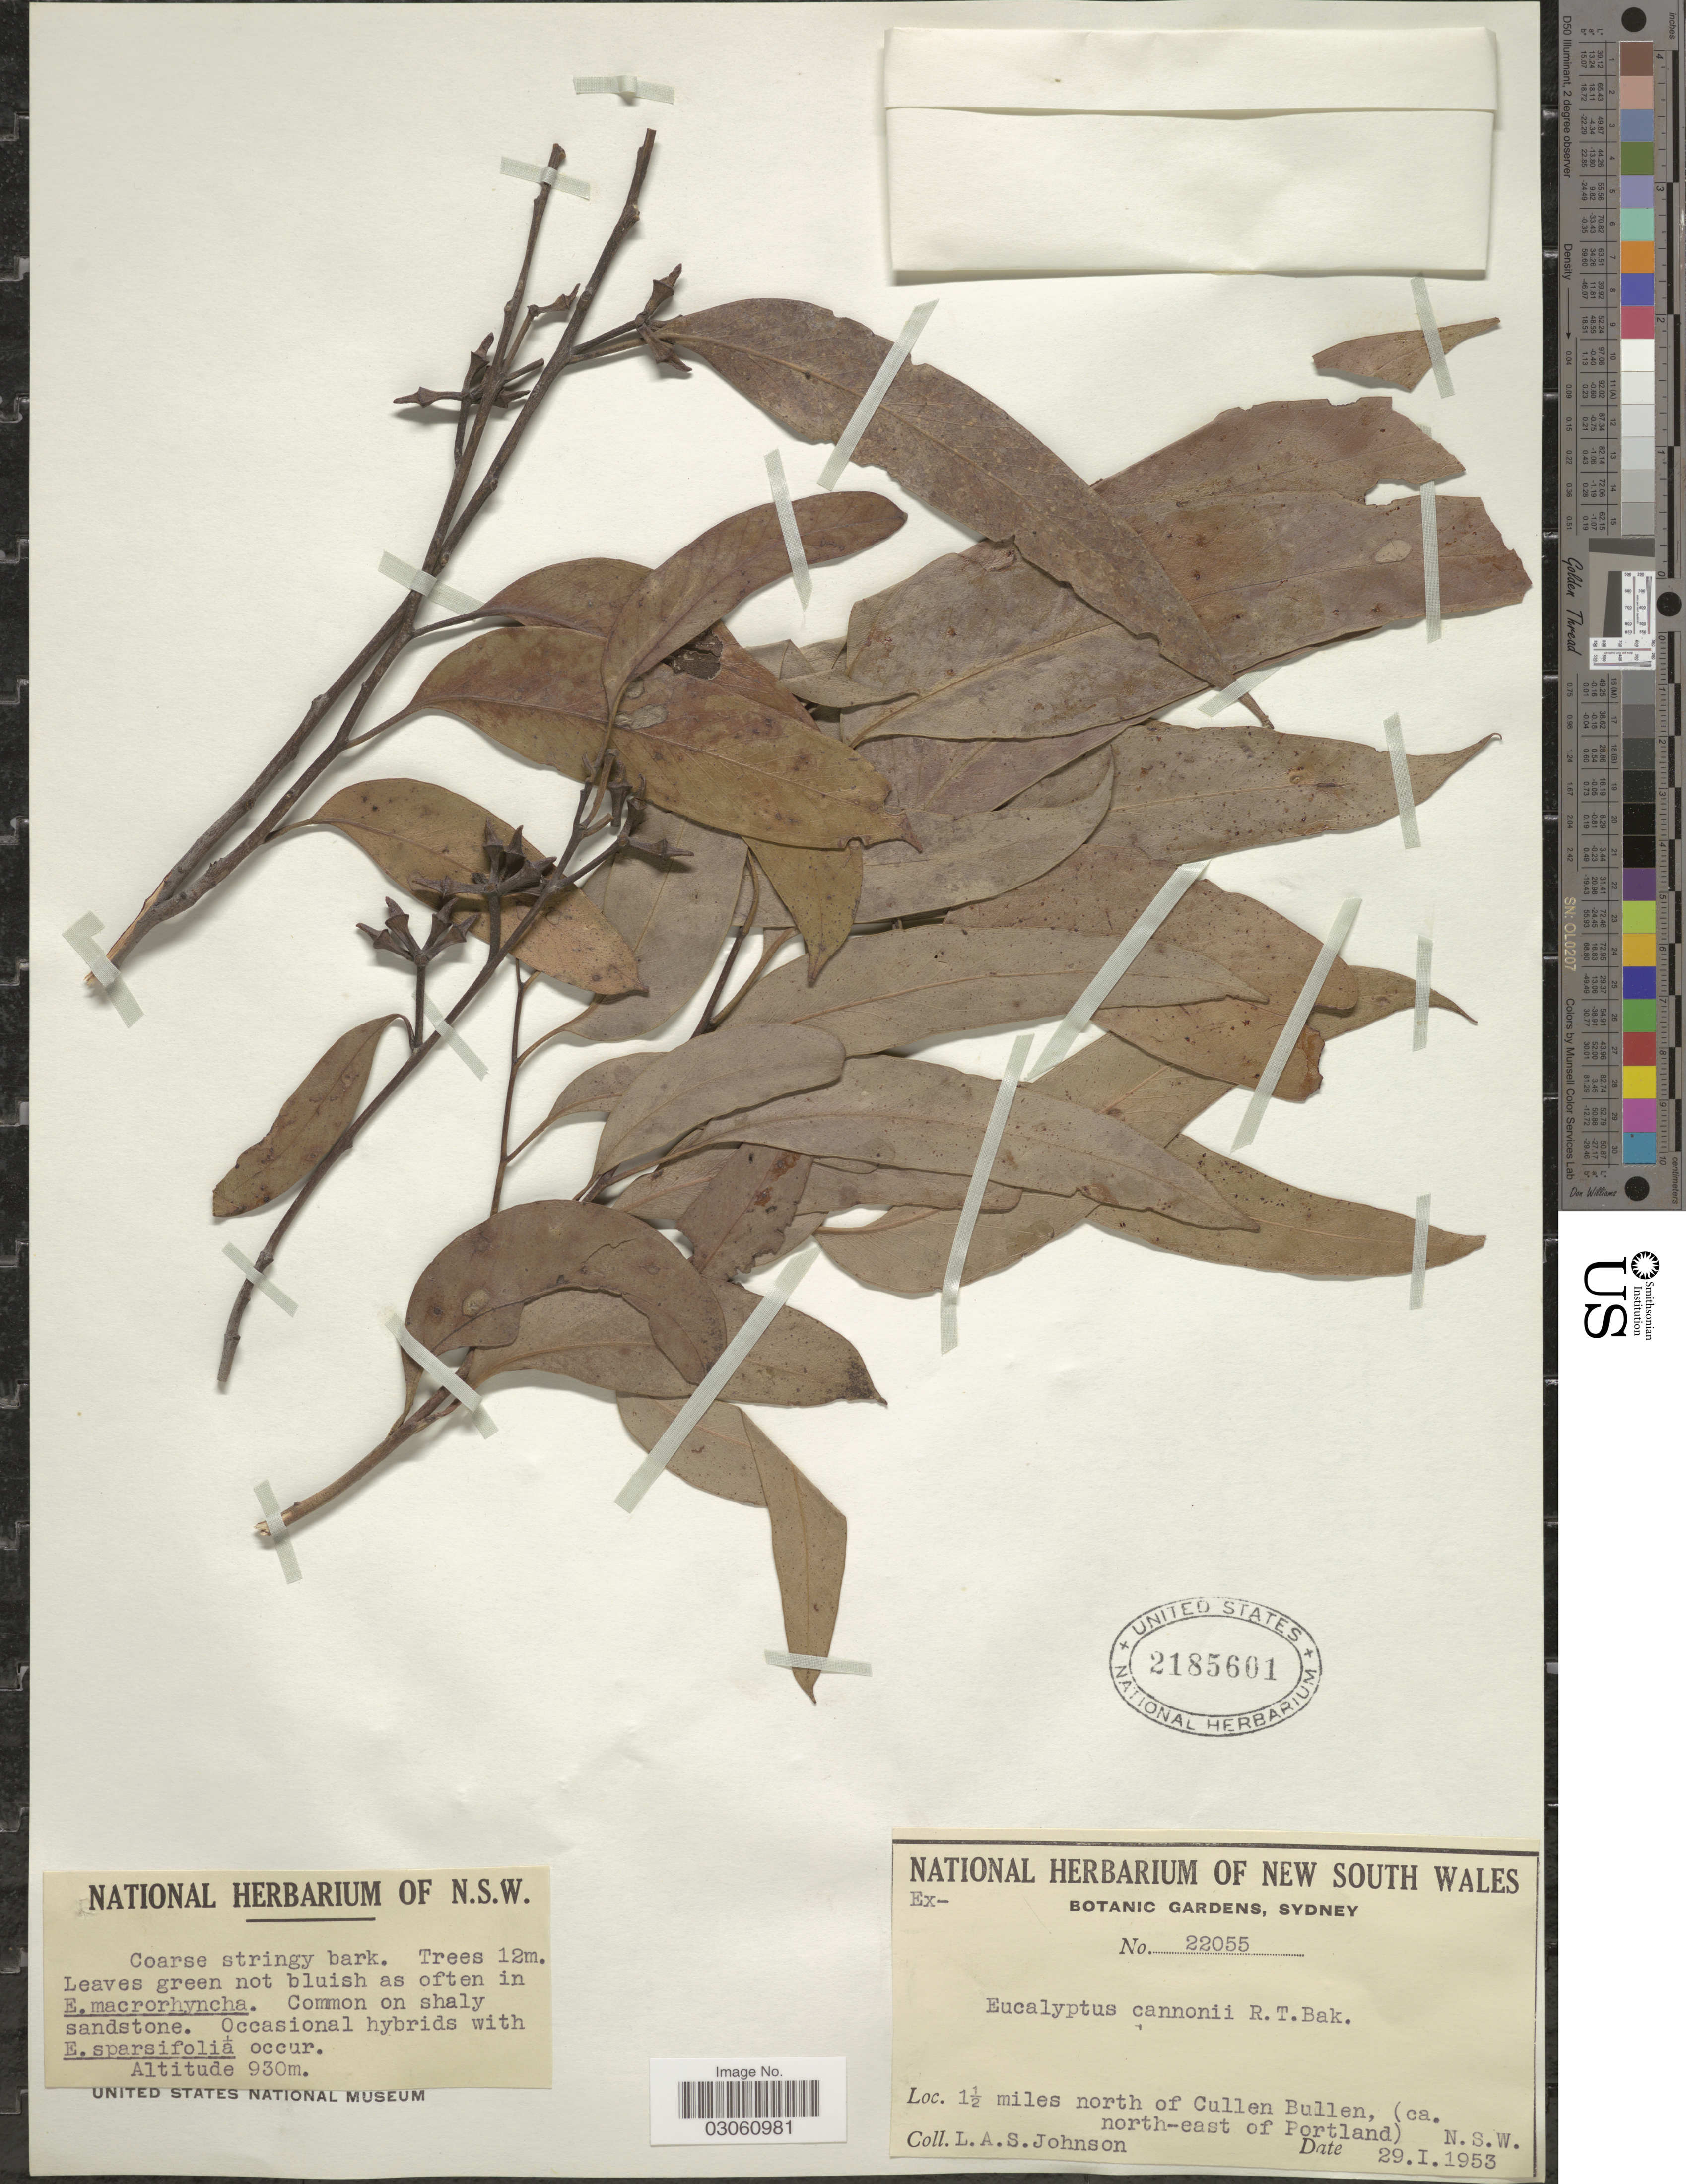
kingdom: Plantae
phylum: Tracheophyta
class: Magnoliopsida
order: Myrtales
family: Myrtaceae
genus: Eucalyptus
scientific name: Eucalyptus cannonii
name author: R.T. Baker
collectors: L. A. S. Johnson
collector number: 22055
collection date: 1953-01-29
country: Australia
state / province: New South Wales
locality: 1½ miles north of Cullen Bullen, (ca. north-east of Portland).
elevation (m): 930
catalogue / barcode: US 2185601